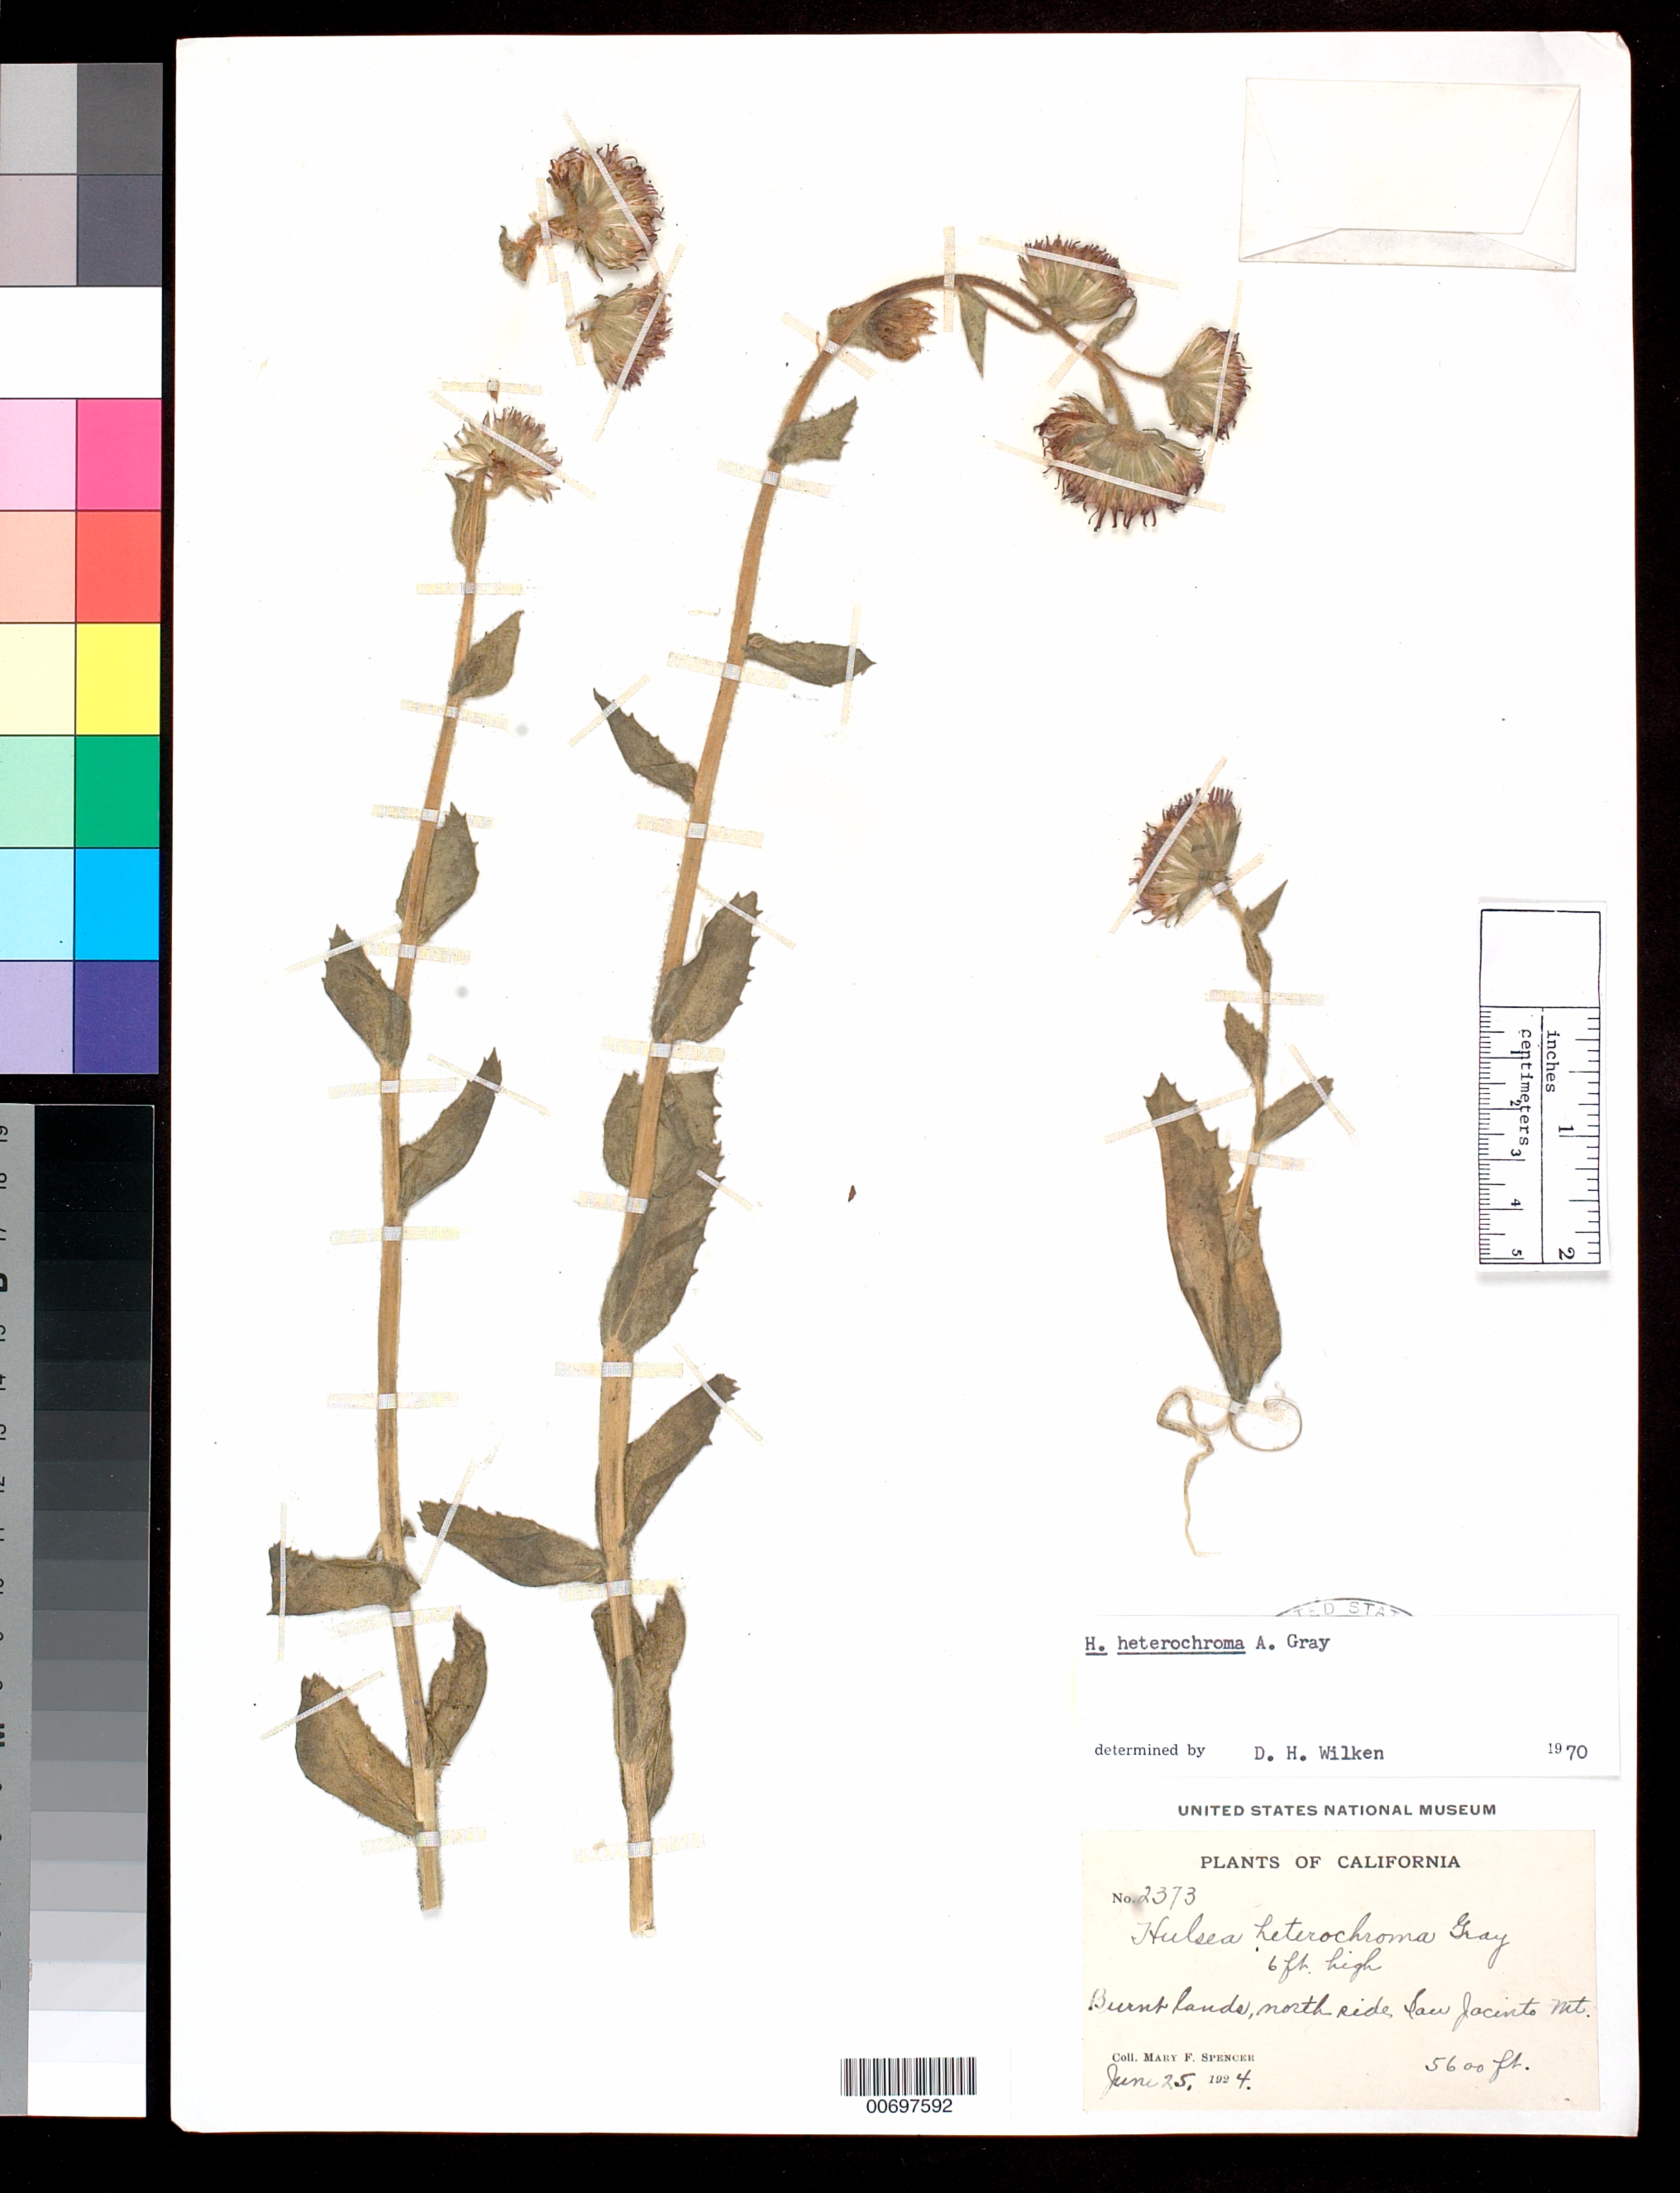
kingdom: Plantae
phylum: Tracheophyta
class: Magnoliopsida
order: Asterales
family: Asteraceae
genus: Hulsea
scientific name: Hulsea heterochroma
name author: A. Gray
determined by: Wilken, D. H.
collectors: M. Spencer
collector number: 2373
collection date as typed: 25 Jun 1924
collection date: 1924-06-25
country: United States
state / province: California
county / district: Riverside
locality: North side, San Jacinto Mt.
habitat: Burnt lands.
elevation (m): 1707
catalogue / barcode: US 1701944